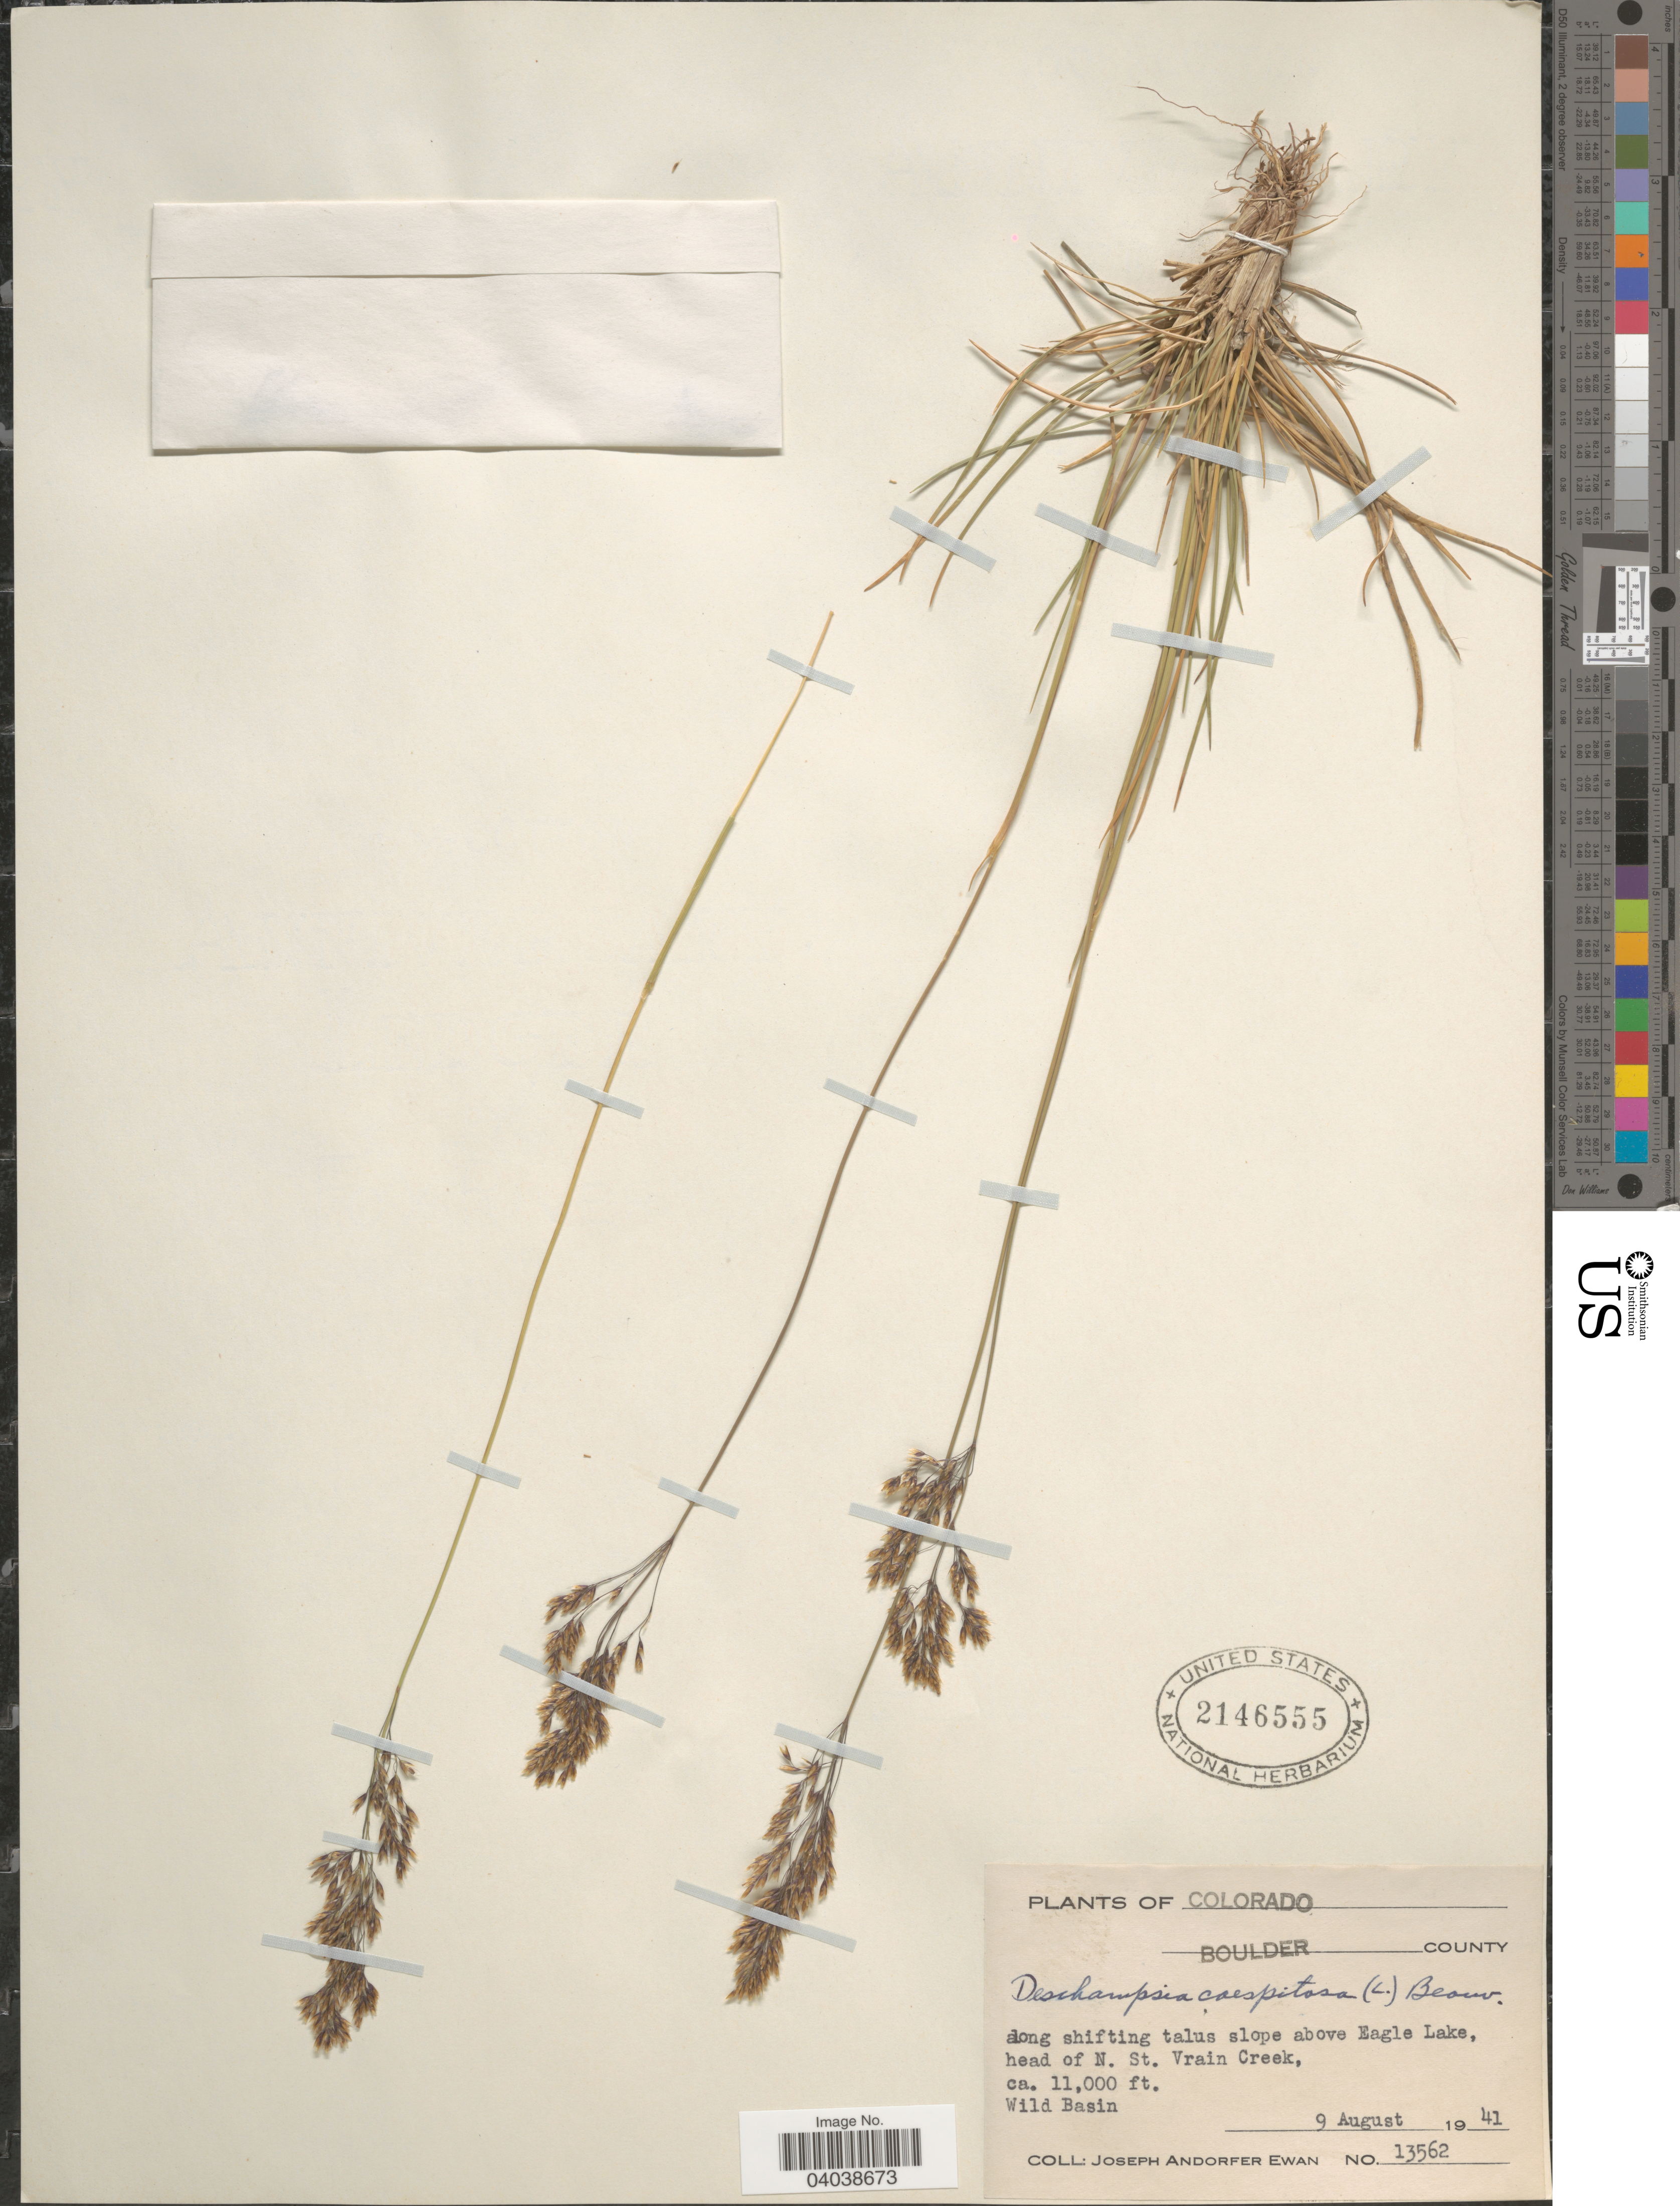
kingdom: Plantae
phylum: Tracheophyta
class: Liliopsida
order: Poales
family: Poaceae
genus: Deschampsia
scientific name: Deschampsia cespitosa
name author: (L.) P. Beauv.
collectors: J. A. Ewan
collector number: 13562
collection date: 1941-08-09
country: United States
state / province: Colorado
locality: Boulder County. Along shifting talus slope above Eagle Lake, head of N. St. Vrain Creek, Wild Basin.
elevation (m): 3353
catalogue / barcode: US 2146555